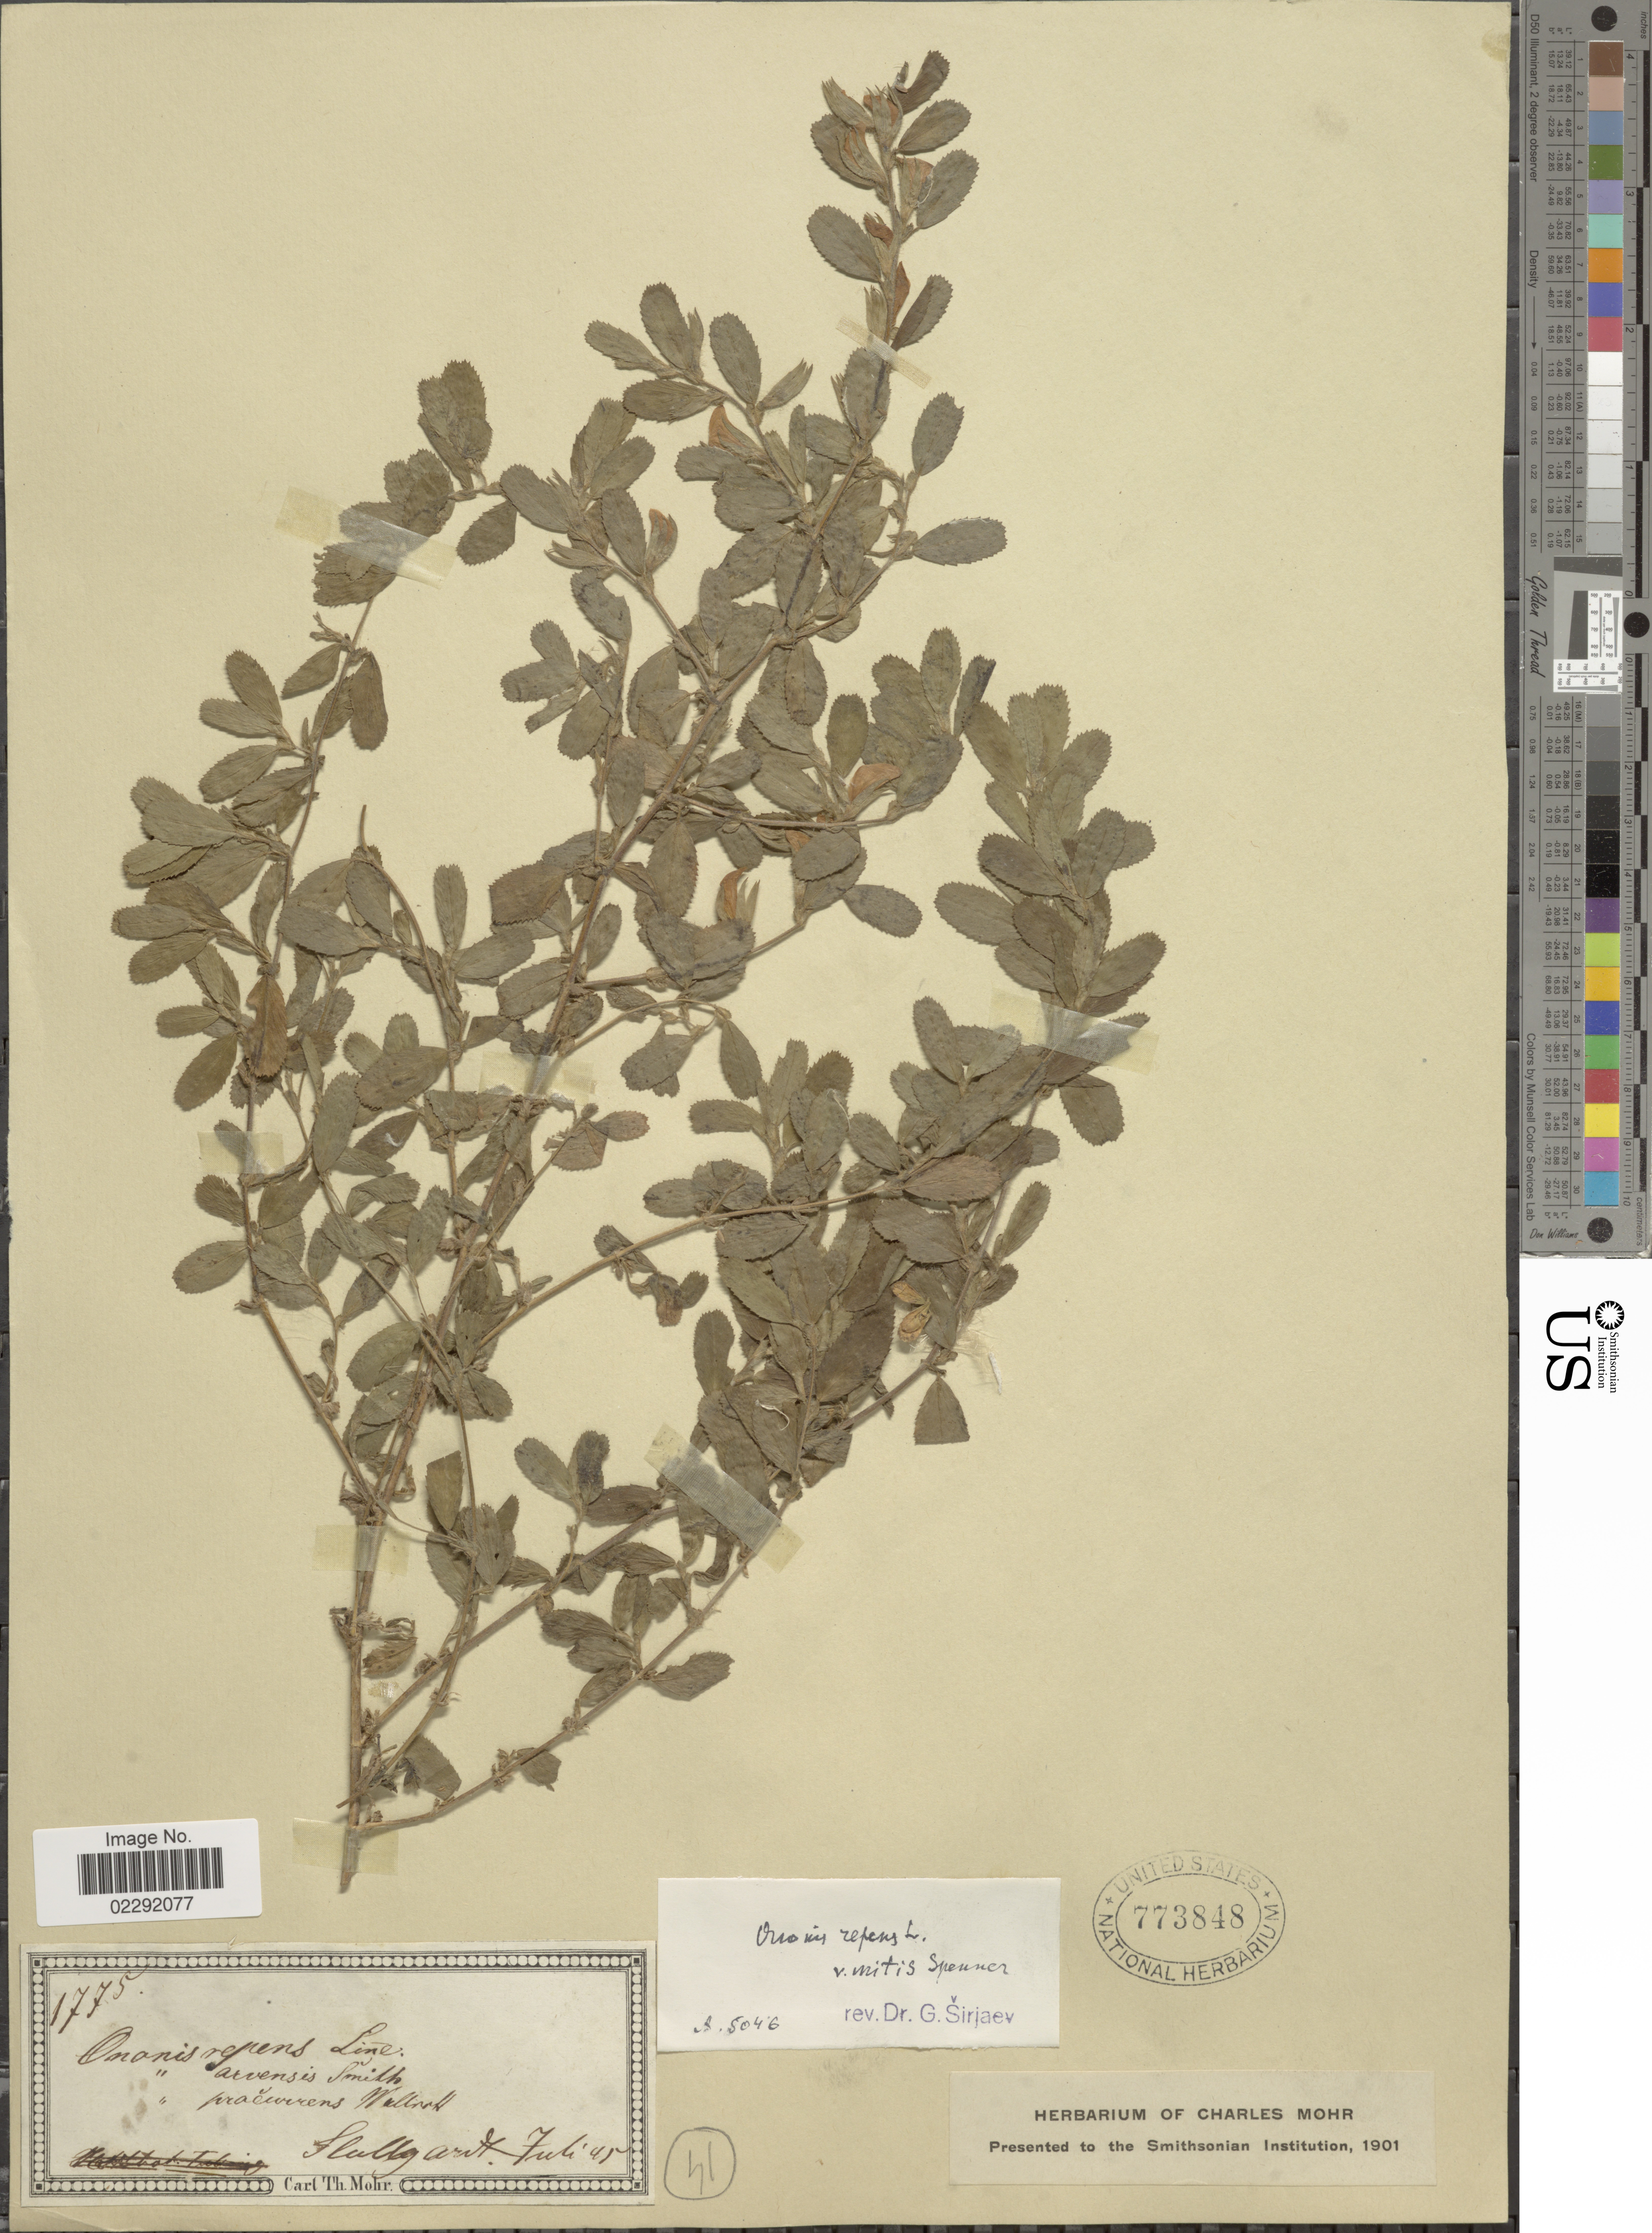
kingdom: Plantae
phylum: Tracheophyta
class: Magnoliopsida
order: Fabales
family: Fabaceae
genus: Ononis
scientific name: Ononis repens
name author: L.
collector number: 1775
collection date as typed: Transcribed d/m/y: /7/45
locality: Flully aridt. [interpreted]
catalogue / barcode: US 773848